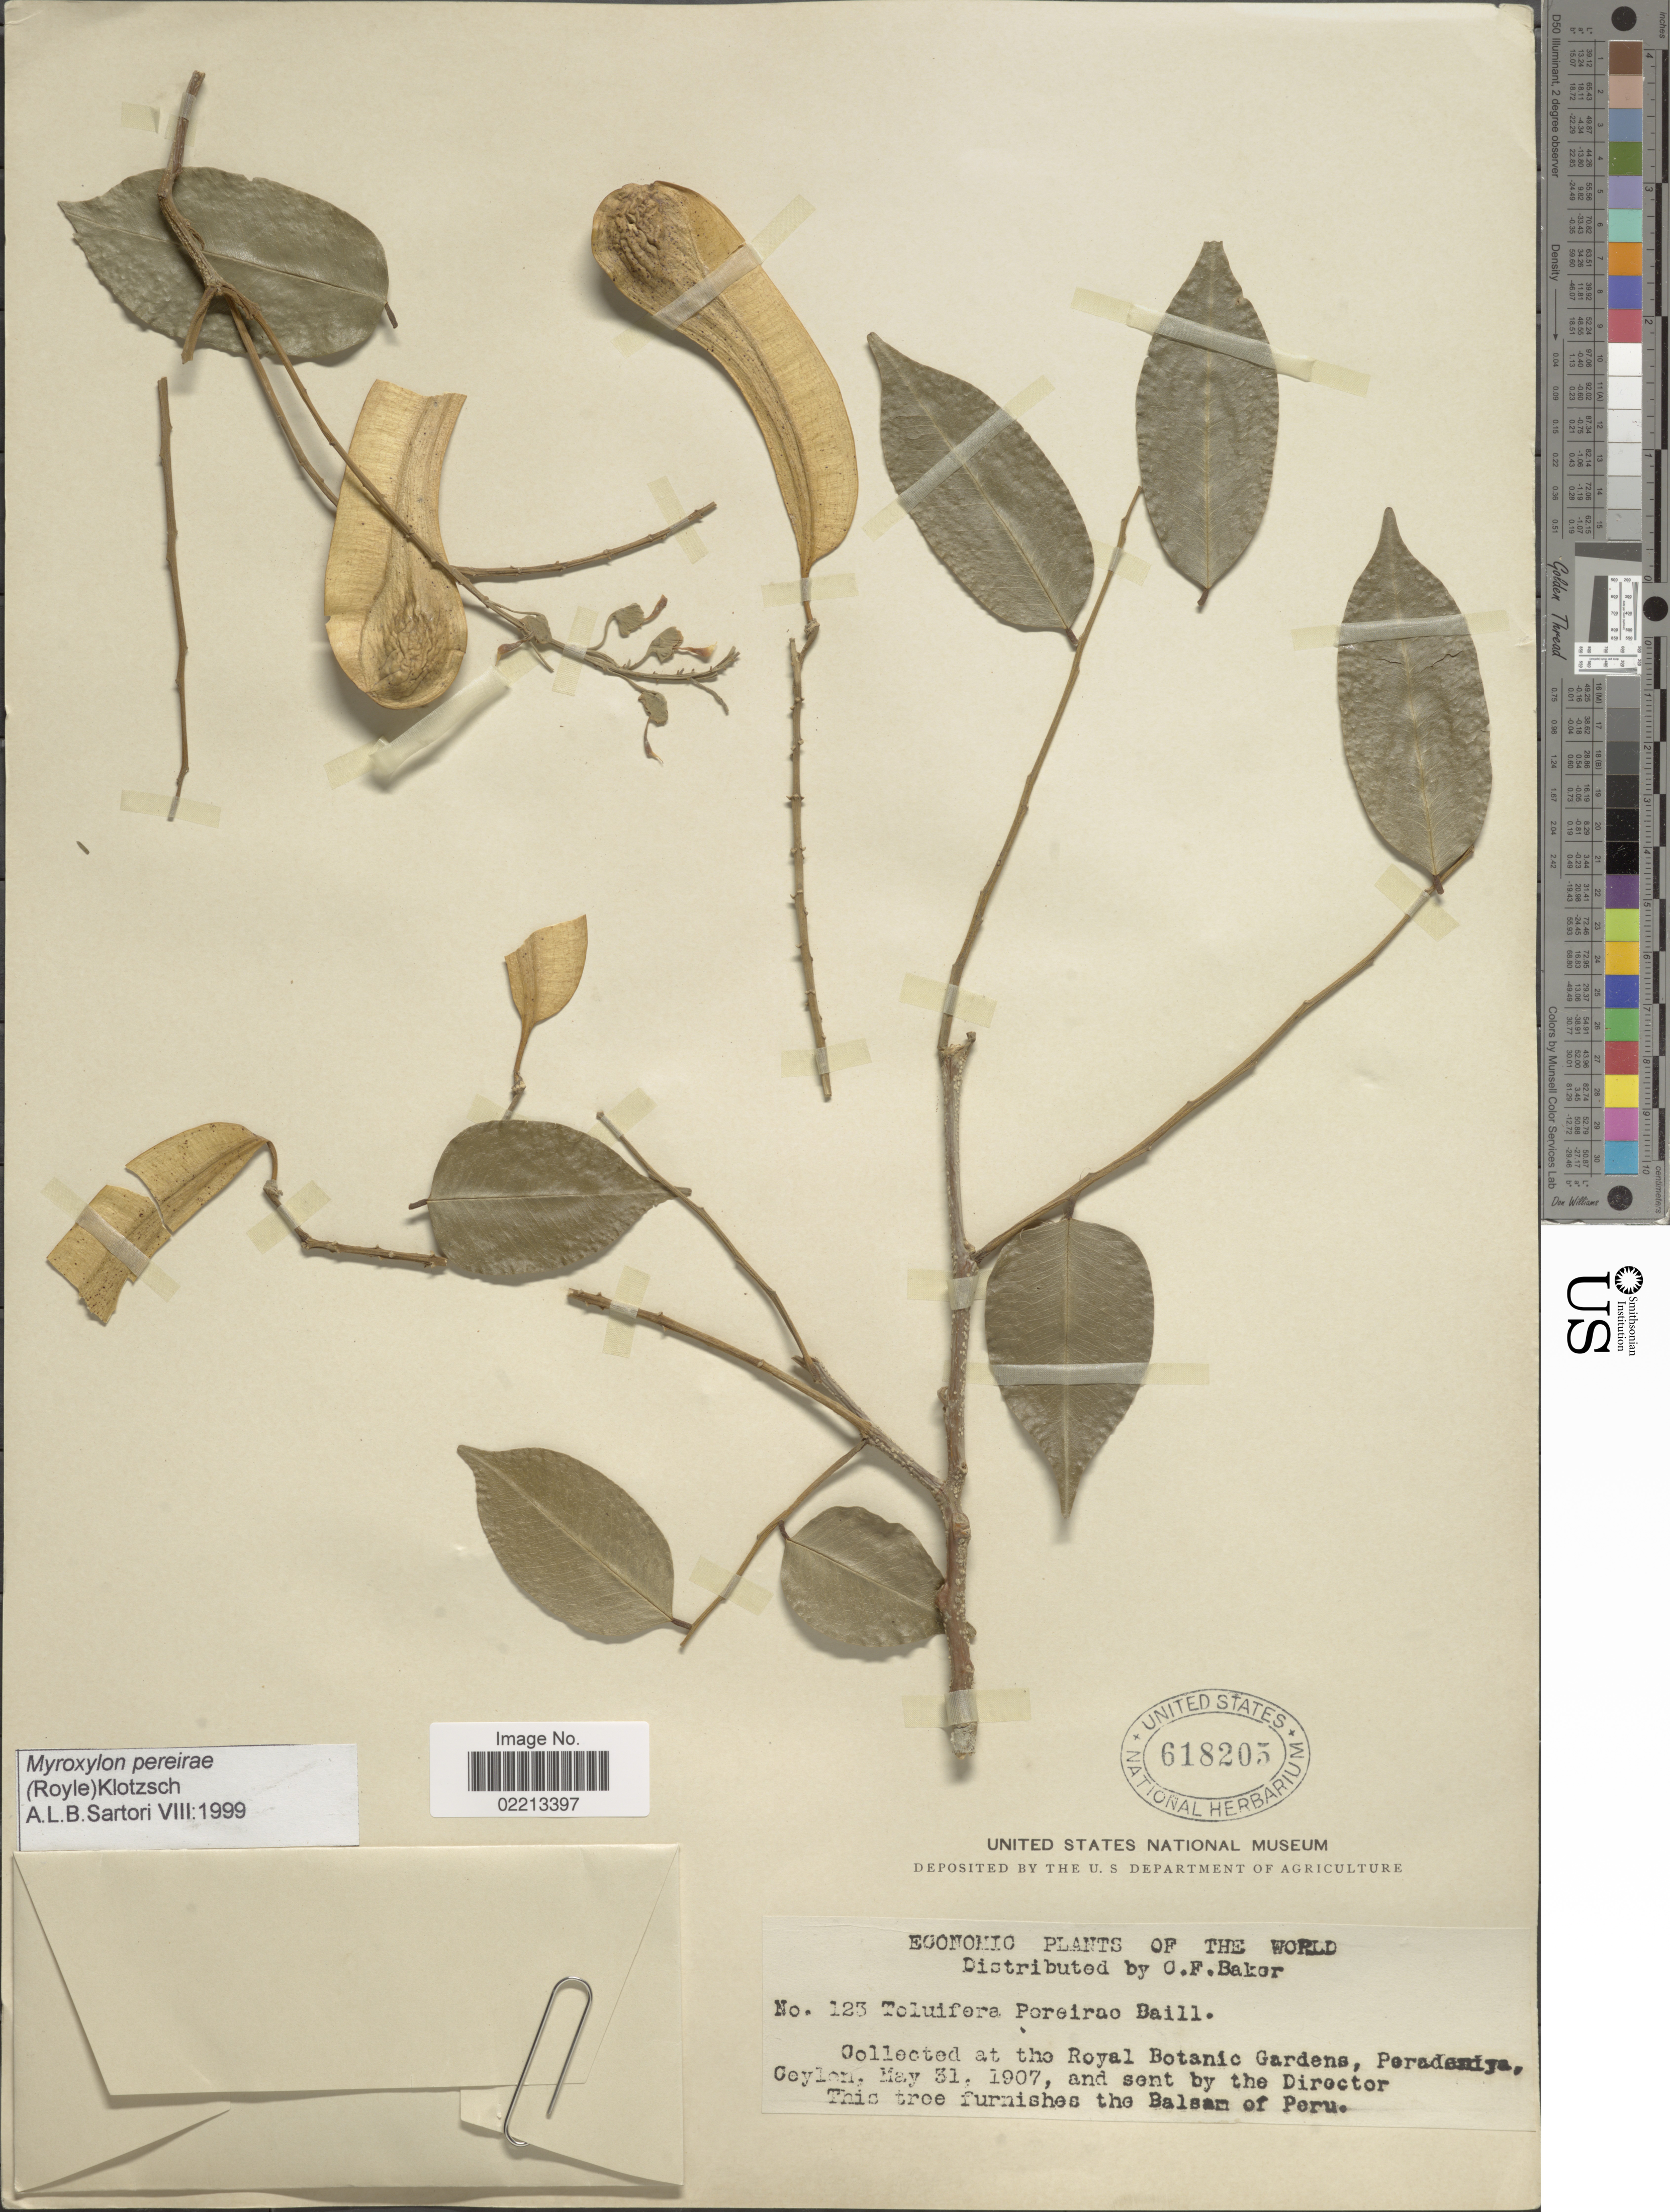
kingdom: Plantae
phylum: Tracheophyta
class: Magnoliopsida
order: Fabales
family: Fabaceae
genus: Myroxylon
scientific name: Myroxylon pereirae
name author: (Royle) Klotzsch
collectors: C. F. Baker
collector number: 123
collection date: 1907-05-31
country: Sri Lanka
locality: The Royal Botanic Gardens, Peradeniya Ceylon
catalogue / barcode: US 618205